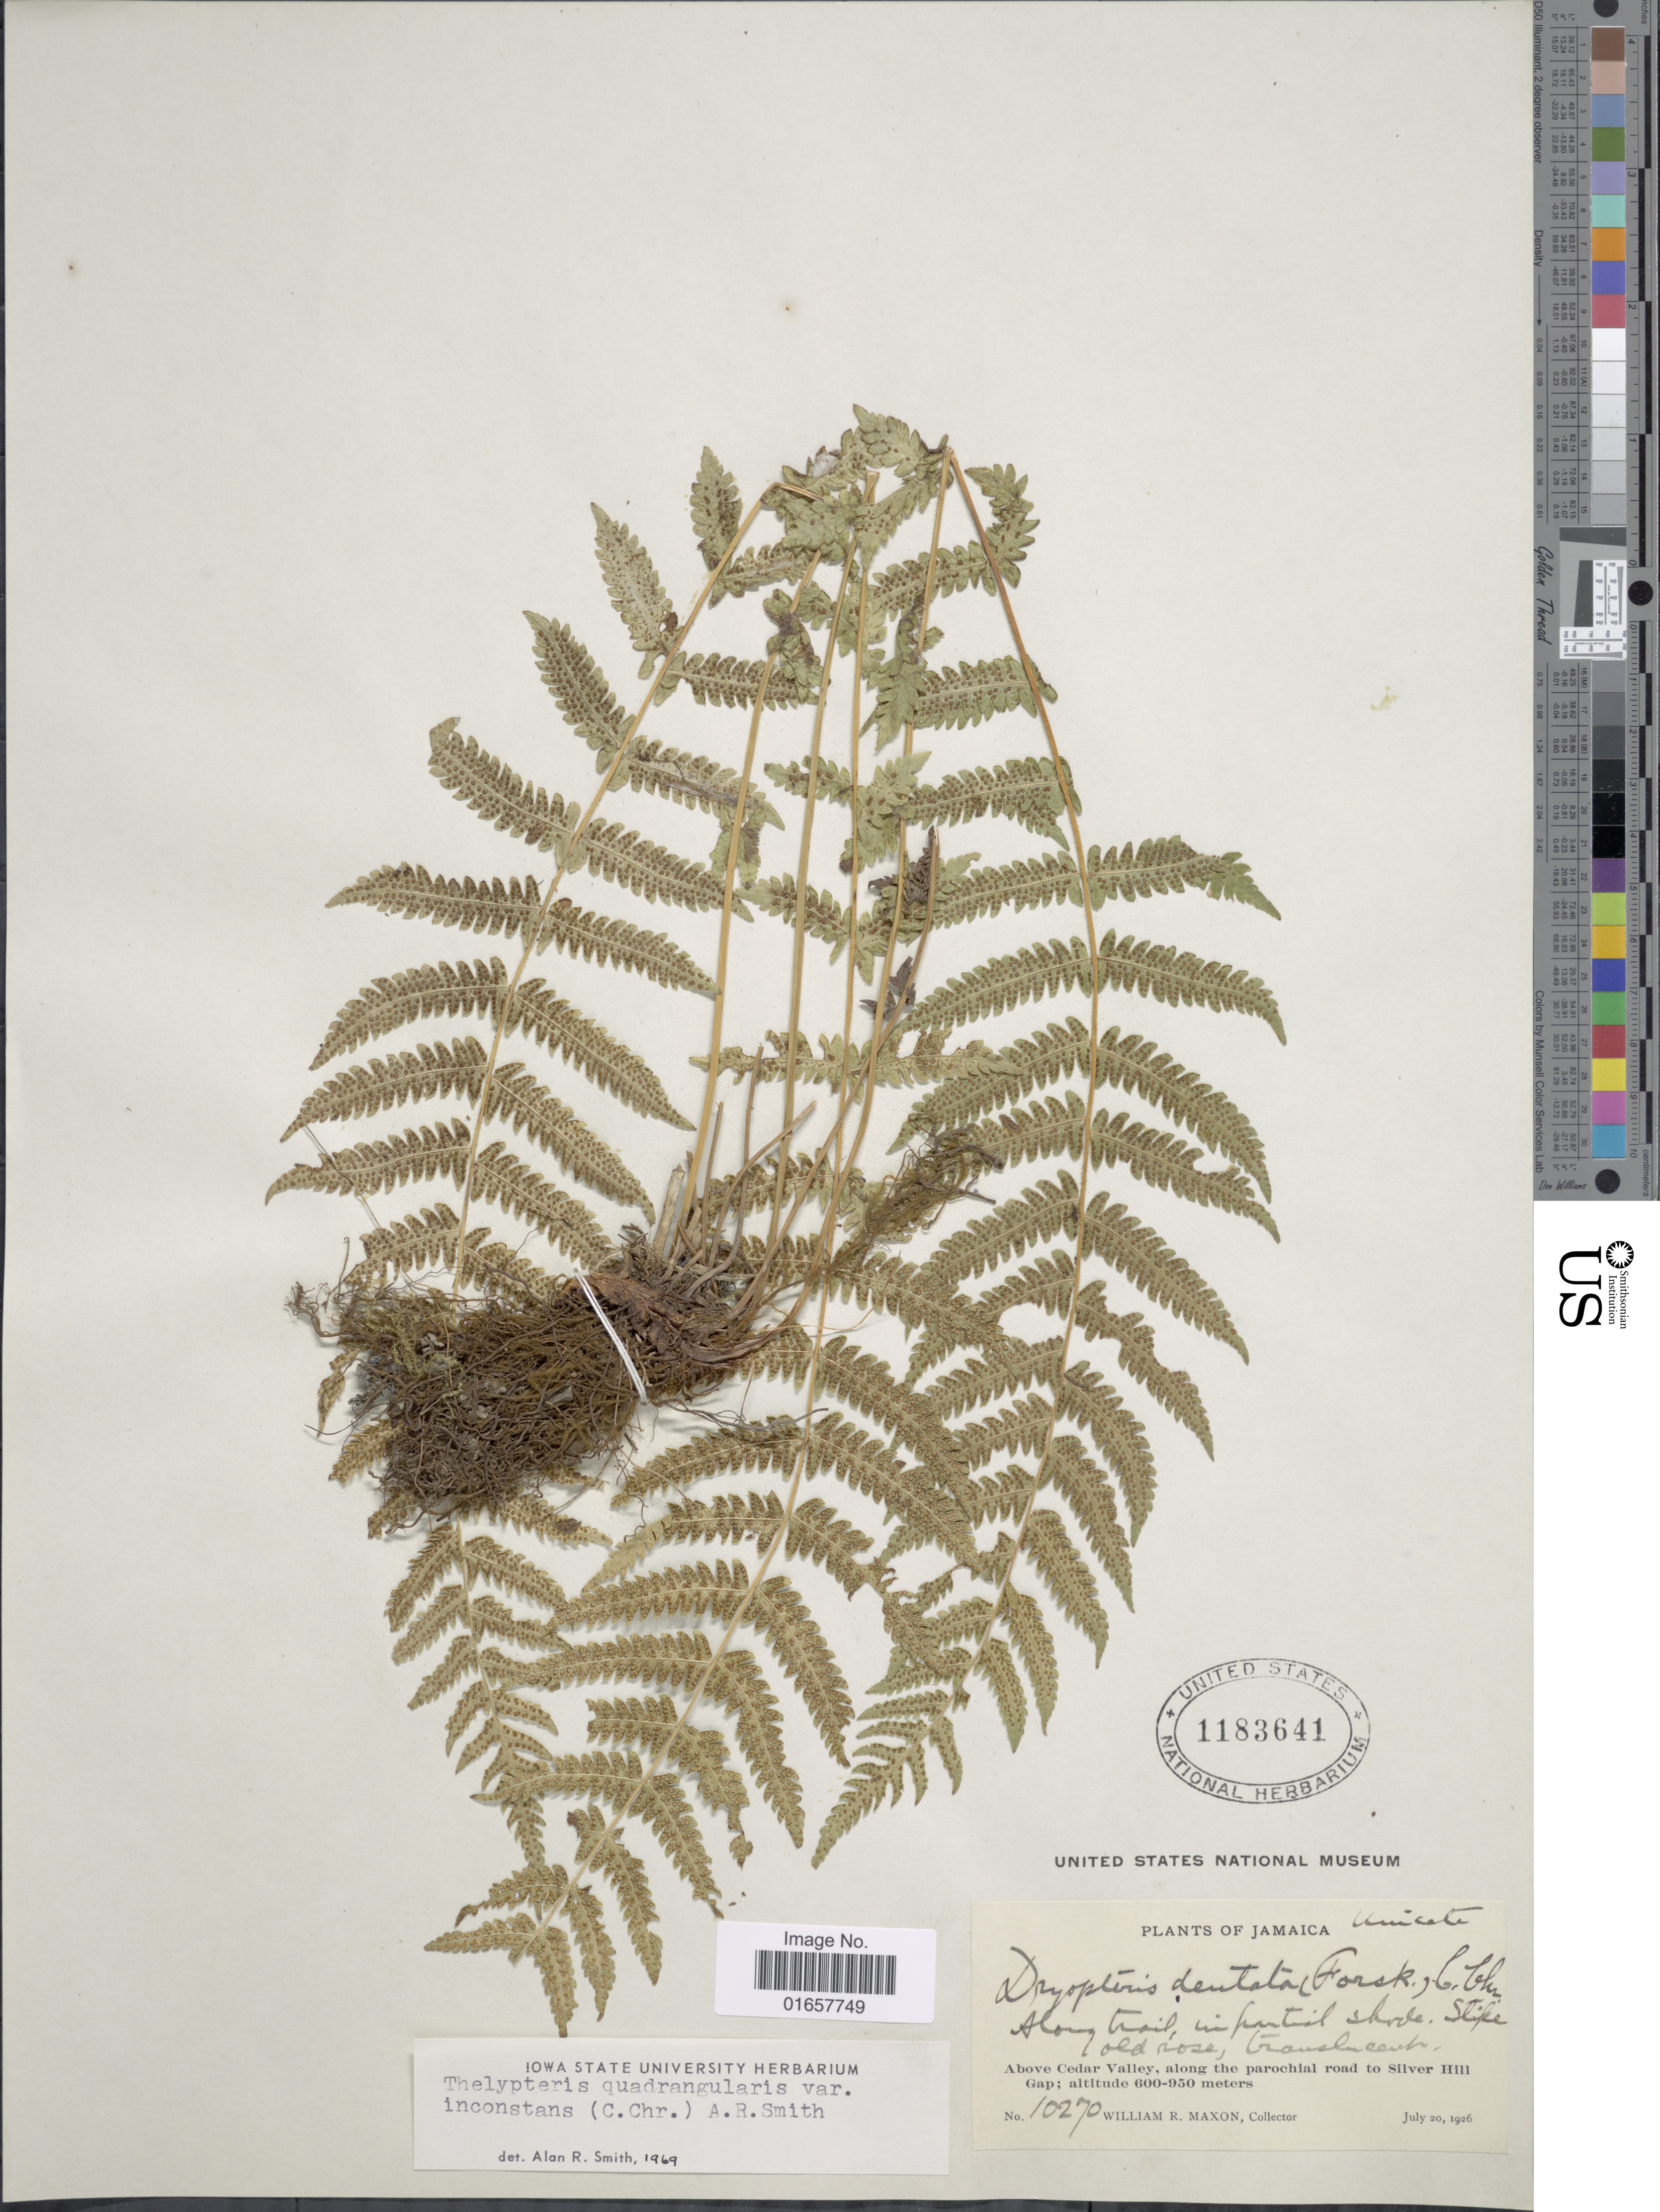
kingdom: Plantae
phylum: Tracheophyta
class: Polypodiopsida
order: Polypodiales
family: Thelypteridaceae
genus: Christella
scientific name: Christella hispidula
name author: (Decne.) Holttum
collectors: W. R. Maxon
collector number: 10270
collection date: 1926-07-20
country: Jamaica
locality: Jamaica, along trail, in partial shade. Above Cedar Valley, along the parochial road to Silver Hill Gap.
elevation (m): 600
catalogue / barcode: US 1183641